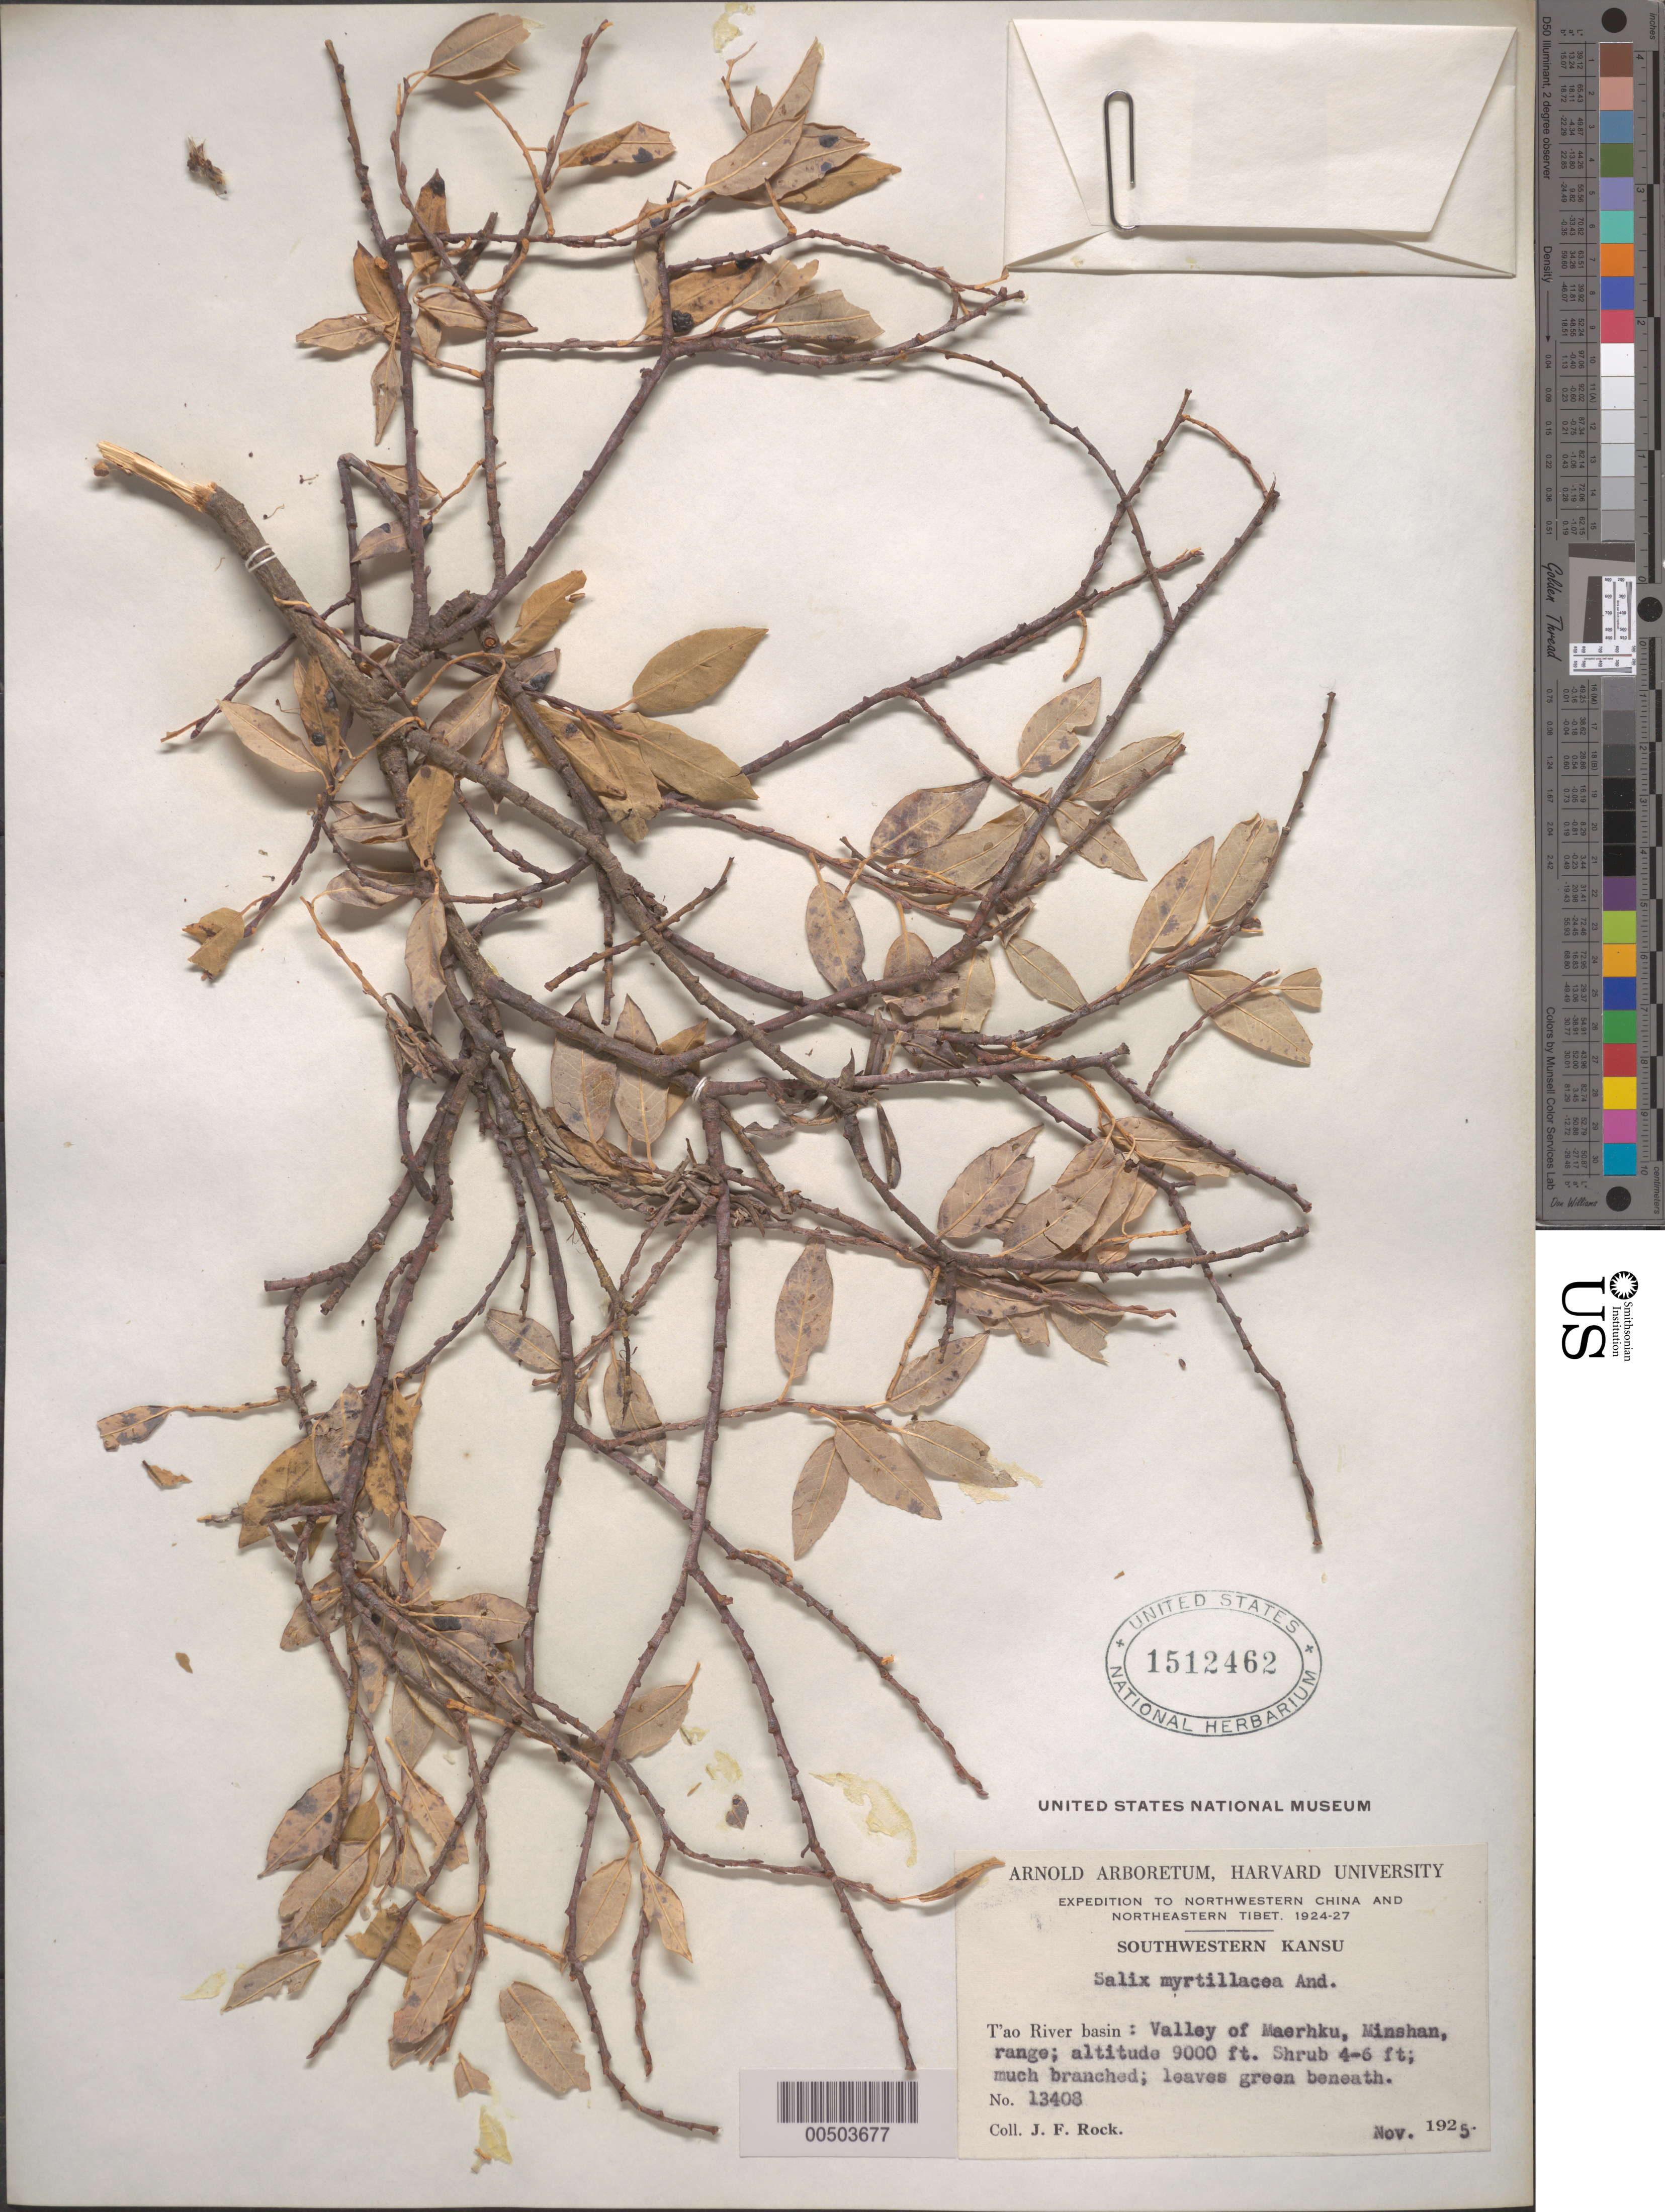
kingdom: Plantae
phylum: Tracheophyta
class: Magnoliopsida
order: Malpighiales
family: Salicaceae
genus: Salix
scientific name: Salix myrtillacea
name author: Andersson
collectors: J. F. Rock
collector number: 13408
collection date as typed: Nov 1925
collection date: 1925-11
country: China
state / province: Gansu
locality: Valley of Maerhku, Minshan range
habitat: Shrbu 4-6 ft; much branched; leaves green beneath.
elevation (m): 2743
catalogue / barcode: US 1512462